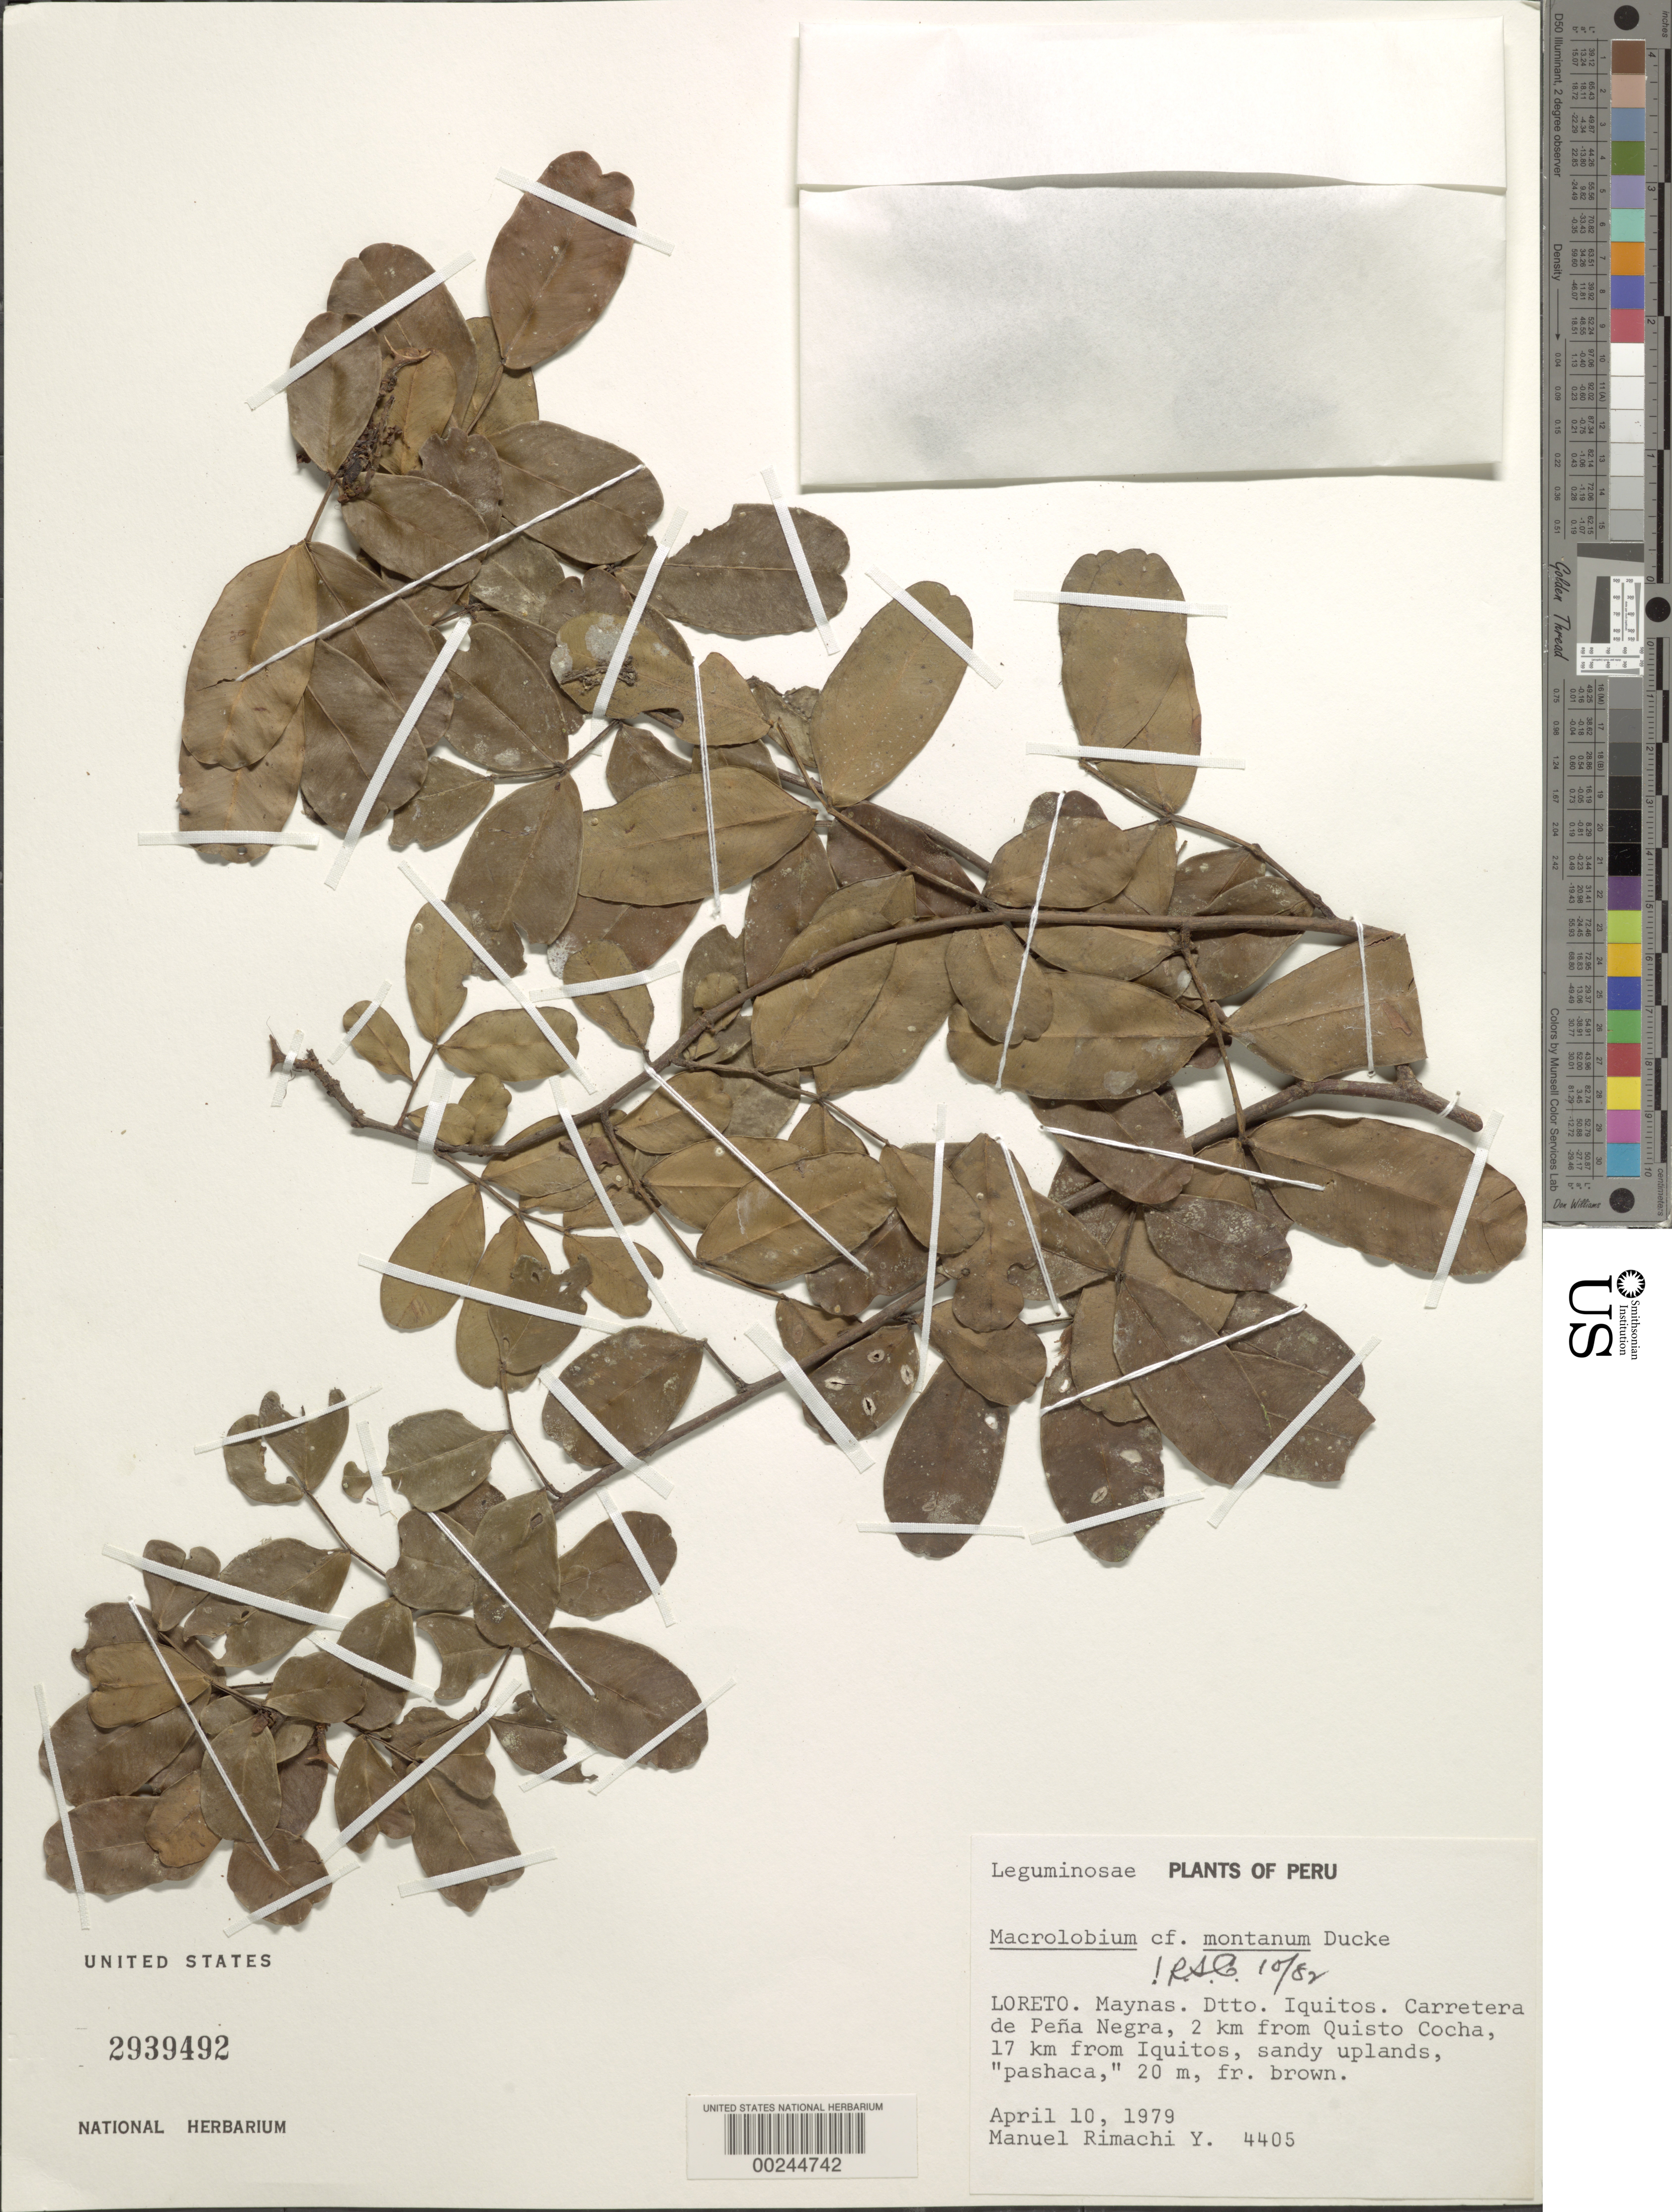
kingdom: Plantae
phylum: Tracheophyta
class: Magnoliopsida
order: Fabales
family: Fabaceae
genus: Macrolobium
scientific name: Macrolobium montanum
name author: Ducke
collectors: M. Rimachi Y.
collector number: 4405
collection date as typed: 10 Apr 1979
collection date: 1979-04-10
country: Peru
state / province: Loreto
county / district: Maynas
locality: Iquitos; carretera de pena negra, 2 km from quisto cocha, 17 km from iquitos; dtto. iquitos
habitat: Sandy uplands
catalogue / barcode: US 2939492